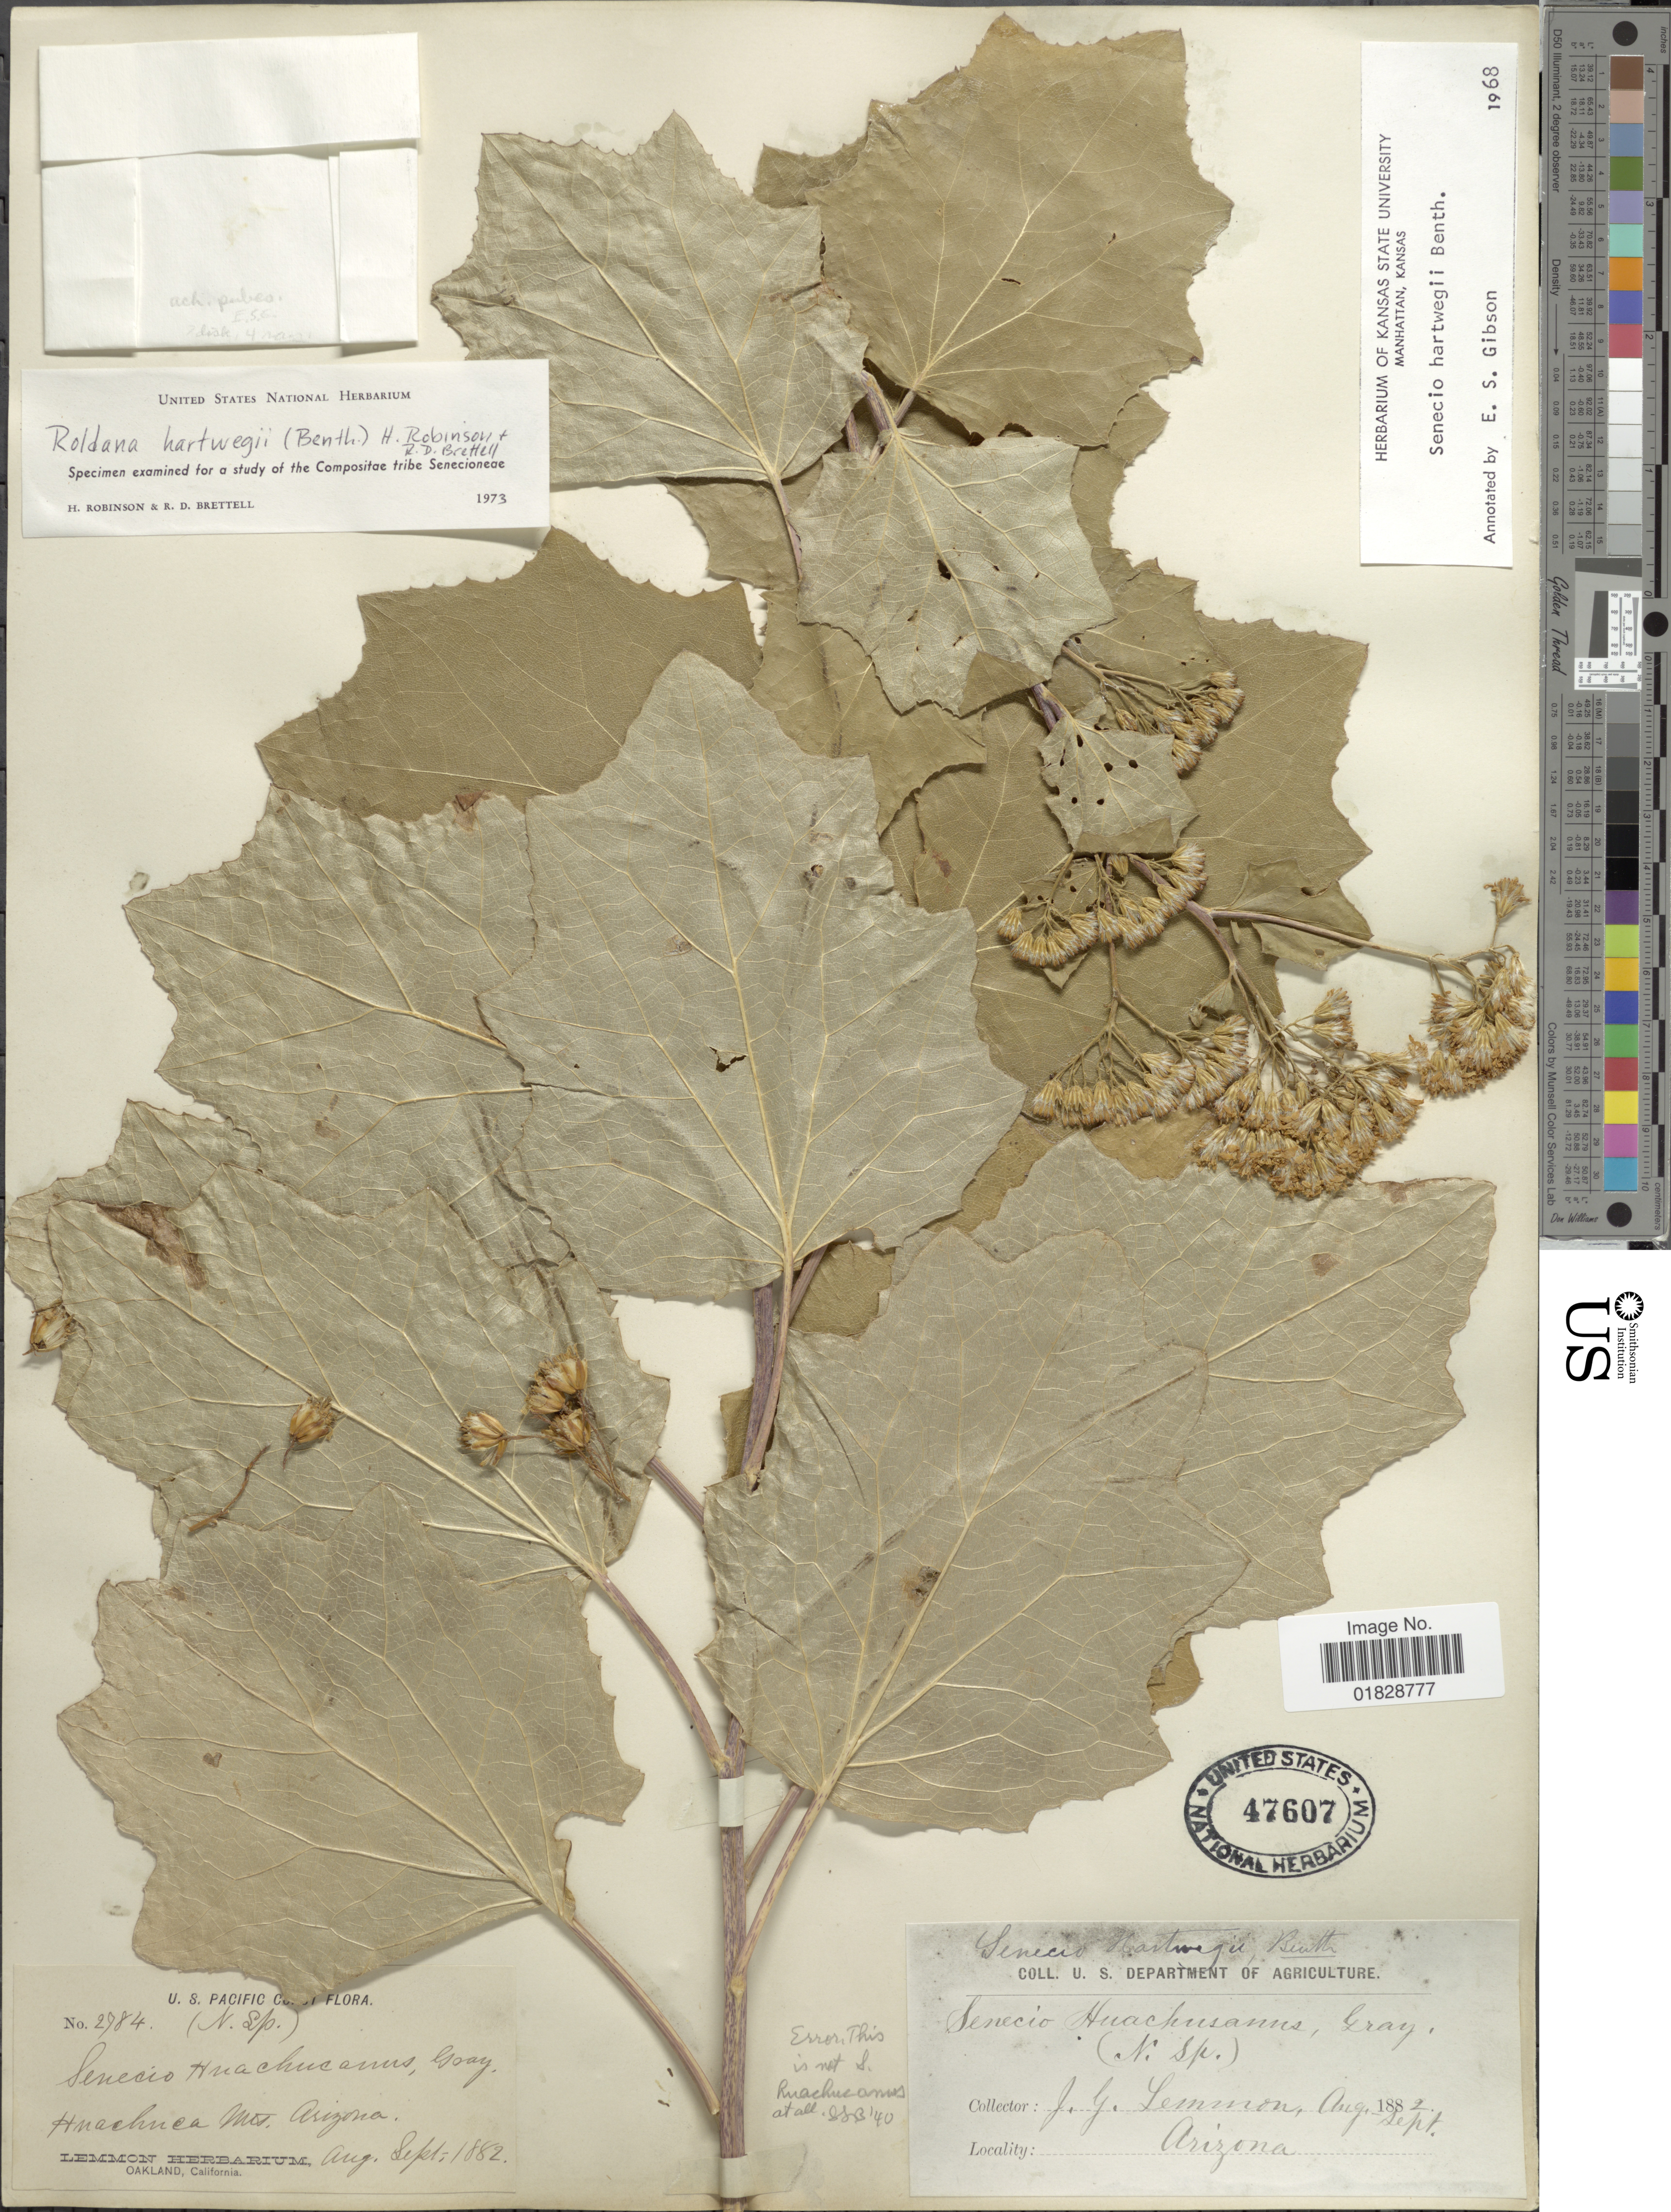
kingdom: Plantae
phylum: Tracheophyta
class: Magnoliopsida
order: Asterales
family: Asteraceae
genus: Roldana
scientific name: Roldana hartwegii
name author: (Benth.) H. Rob. & Brettell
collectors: J. Lemmon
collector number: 2784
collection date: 1882-08/1882-09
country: United States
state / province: Arizona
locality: Huachuca Mts. Arizona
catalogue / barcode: US 47607